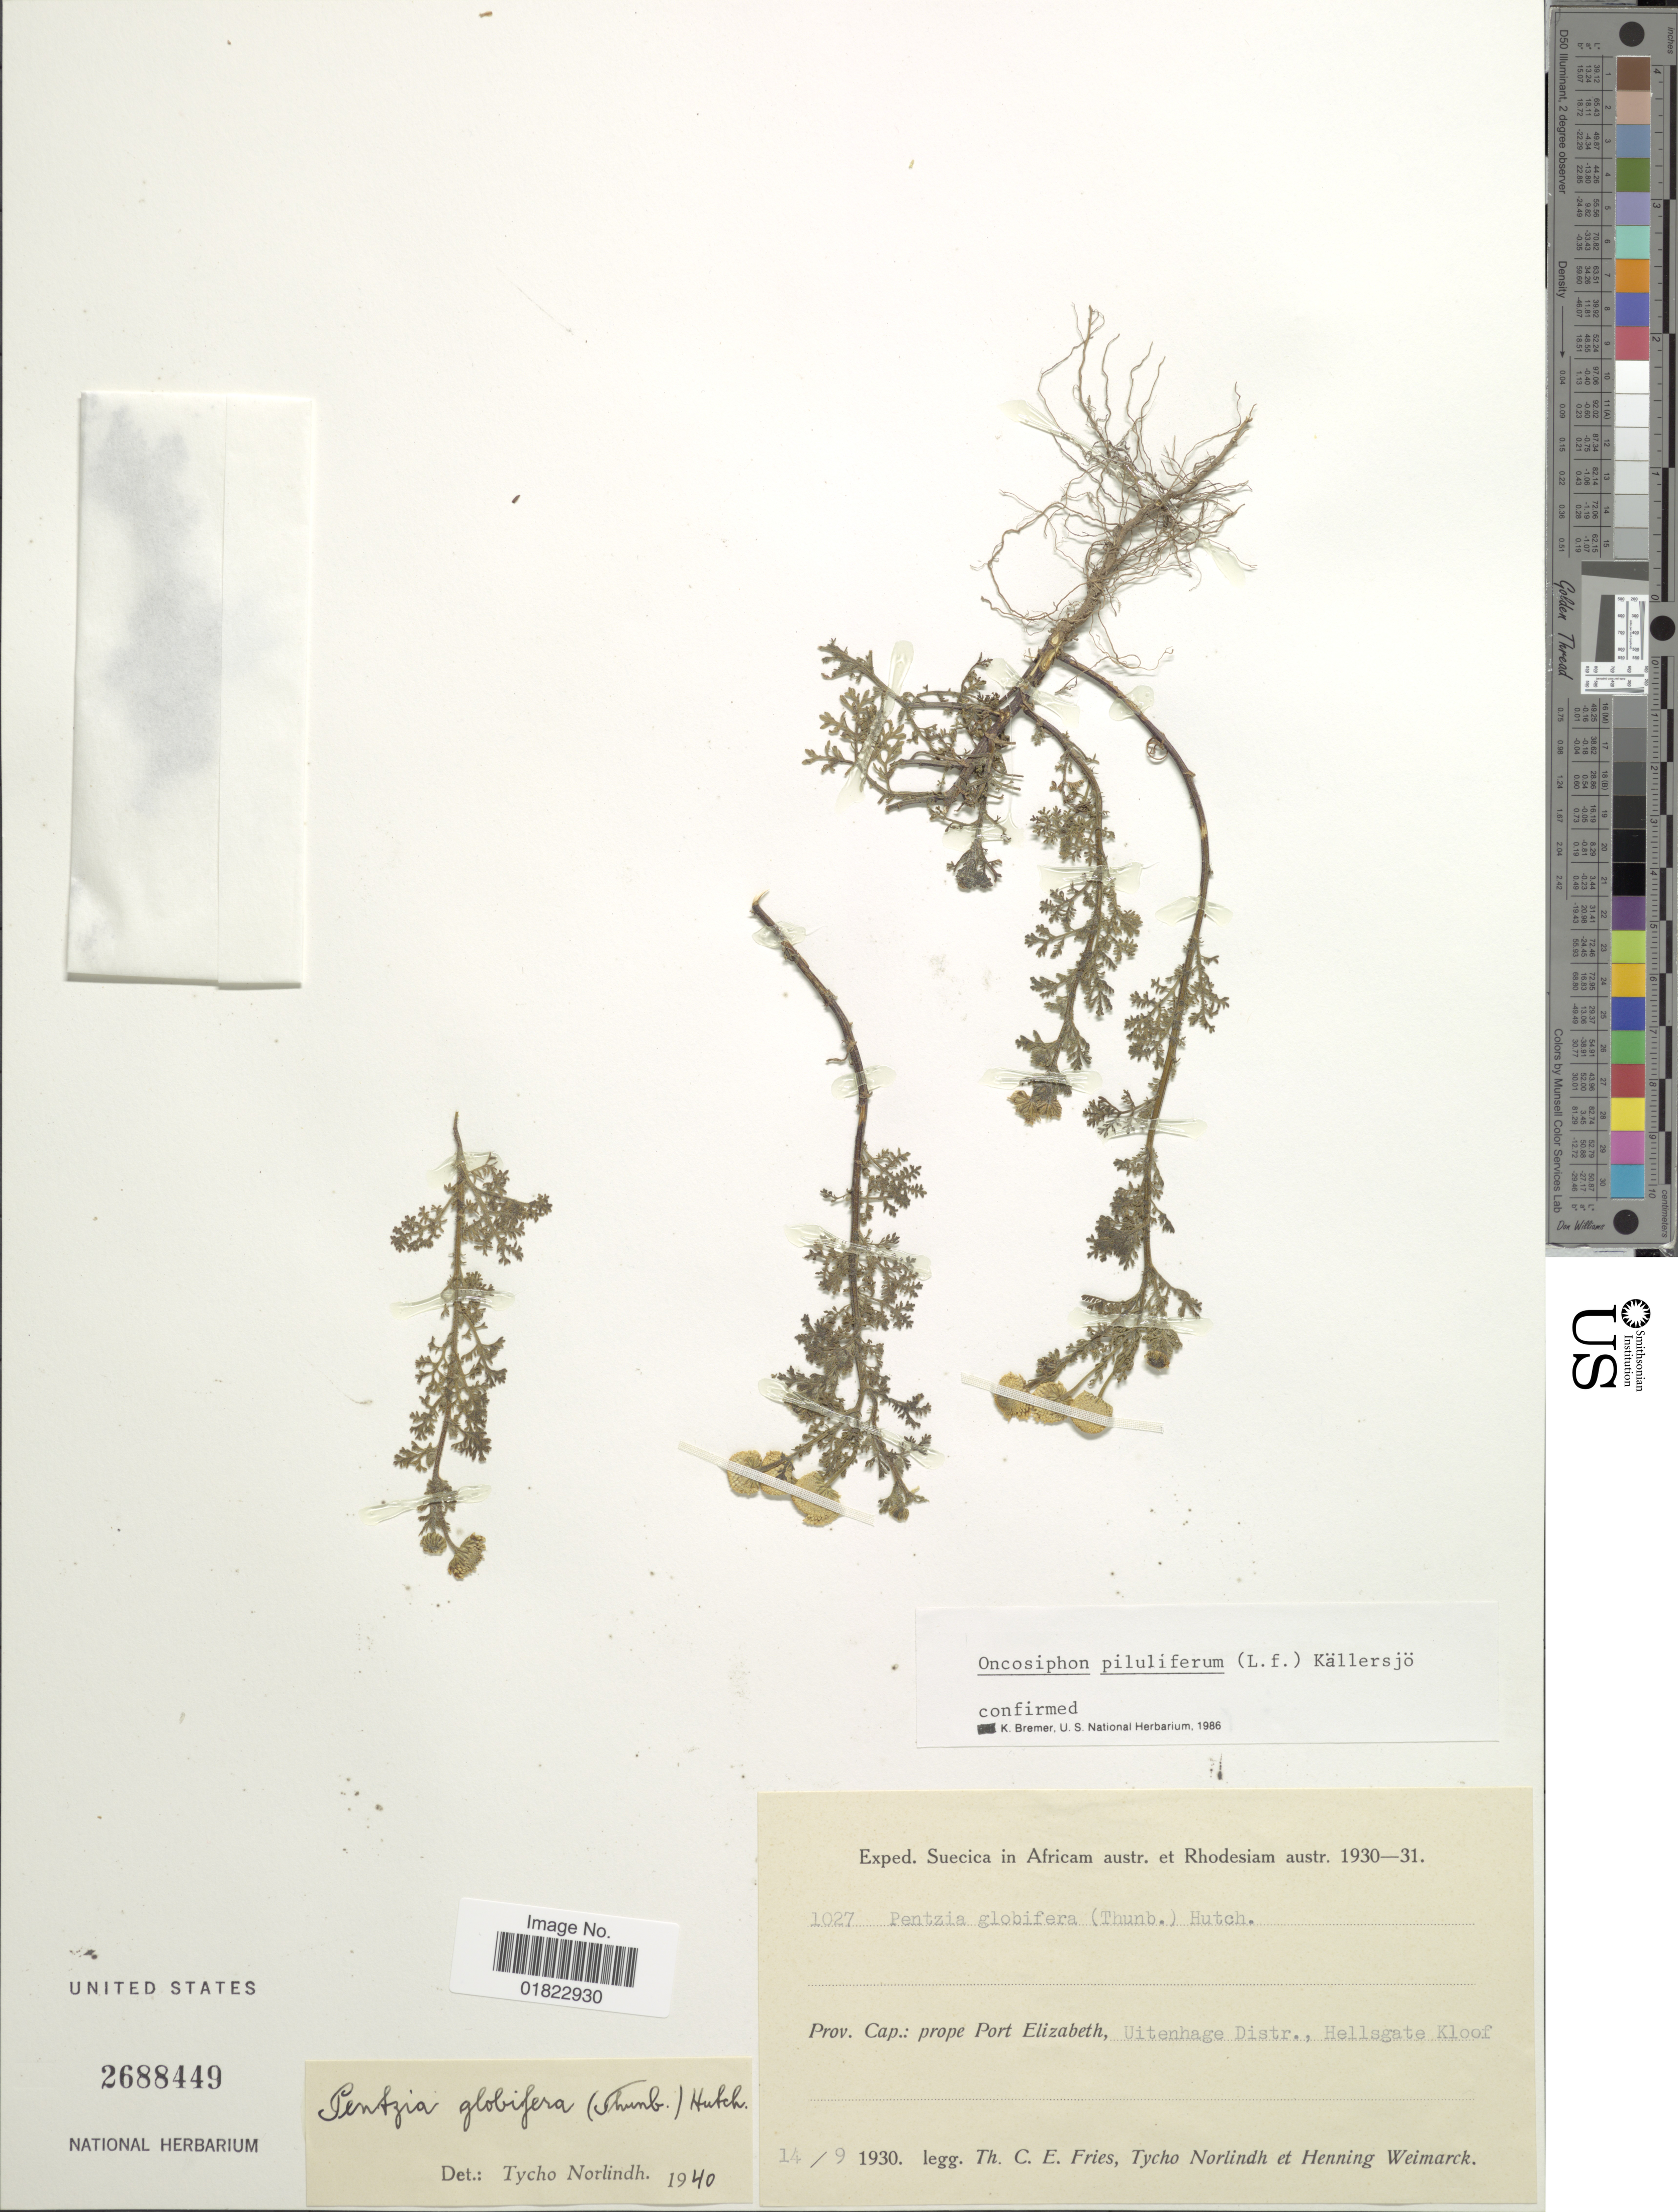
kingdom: Plantae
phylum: Tracheophyta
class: Magnoliopsida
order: Asterales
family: Asteraceae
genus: Oncosiphon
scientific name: Oncosiphon piluliferum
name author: (L. f.) Källersjö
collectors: T. C. E. Fries, N. T. Norlindh & H. Weimarck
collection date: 1930-09-14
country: South Africa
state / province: Eastern Cape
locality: Prov. Cap.: prope Port Elizabeth, Uitenhage Distr. Hellsgate Kloof.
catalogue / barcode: US 2688449